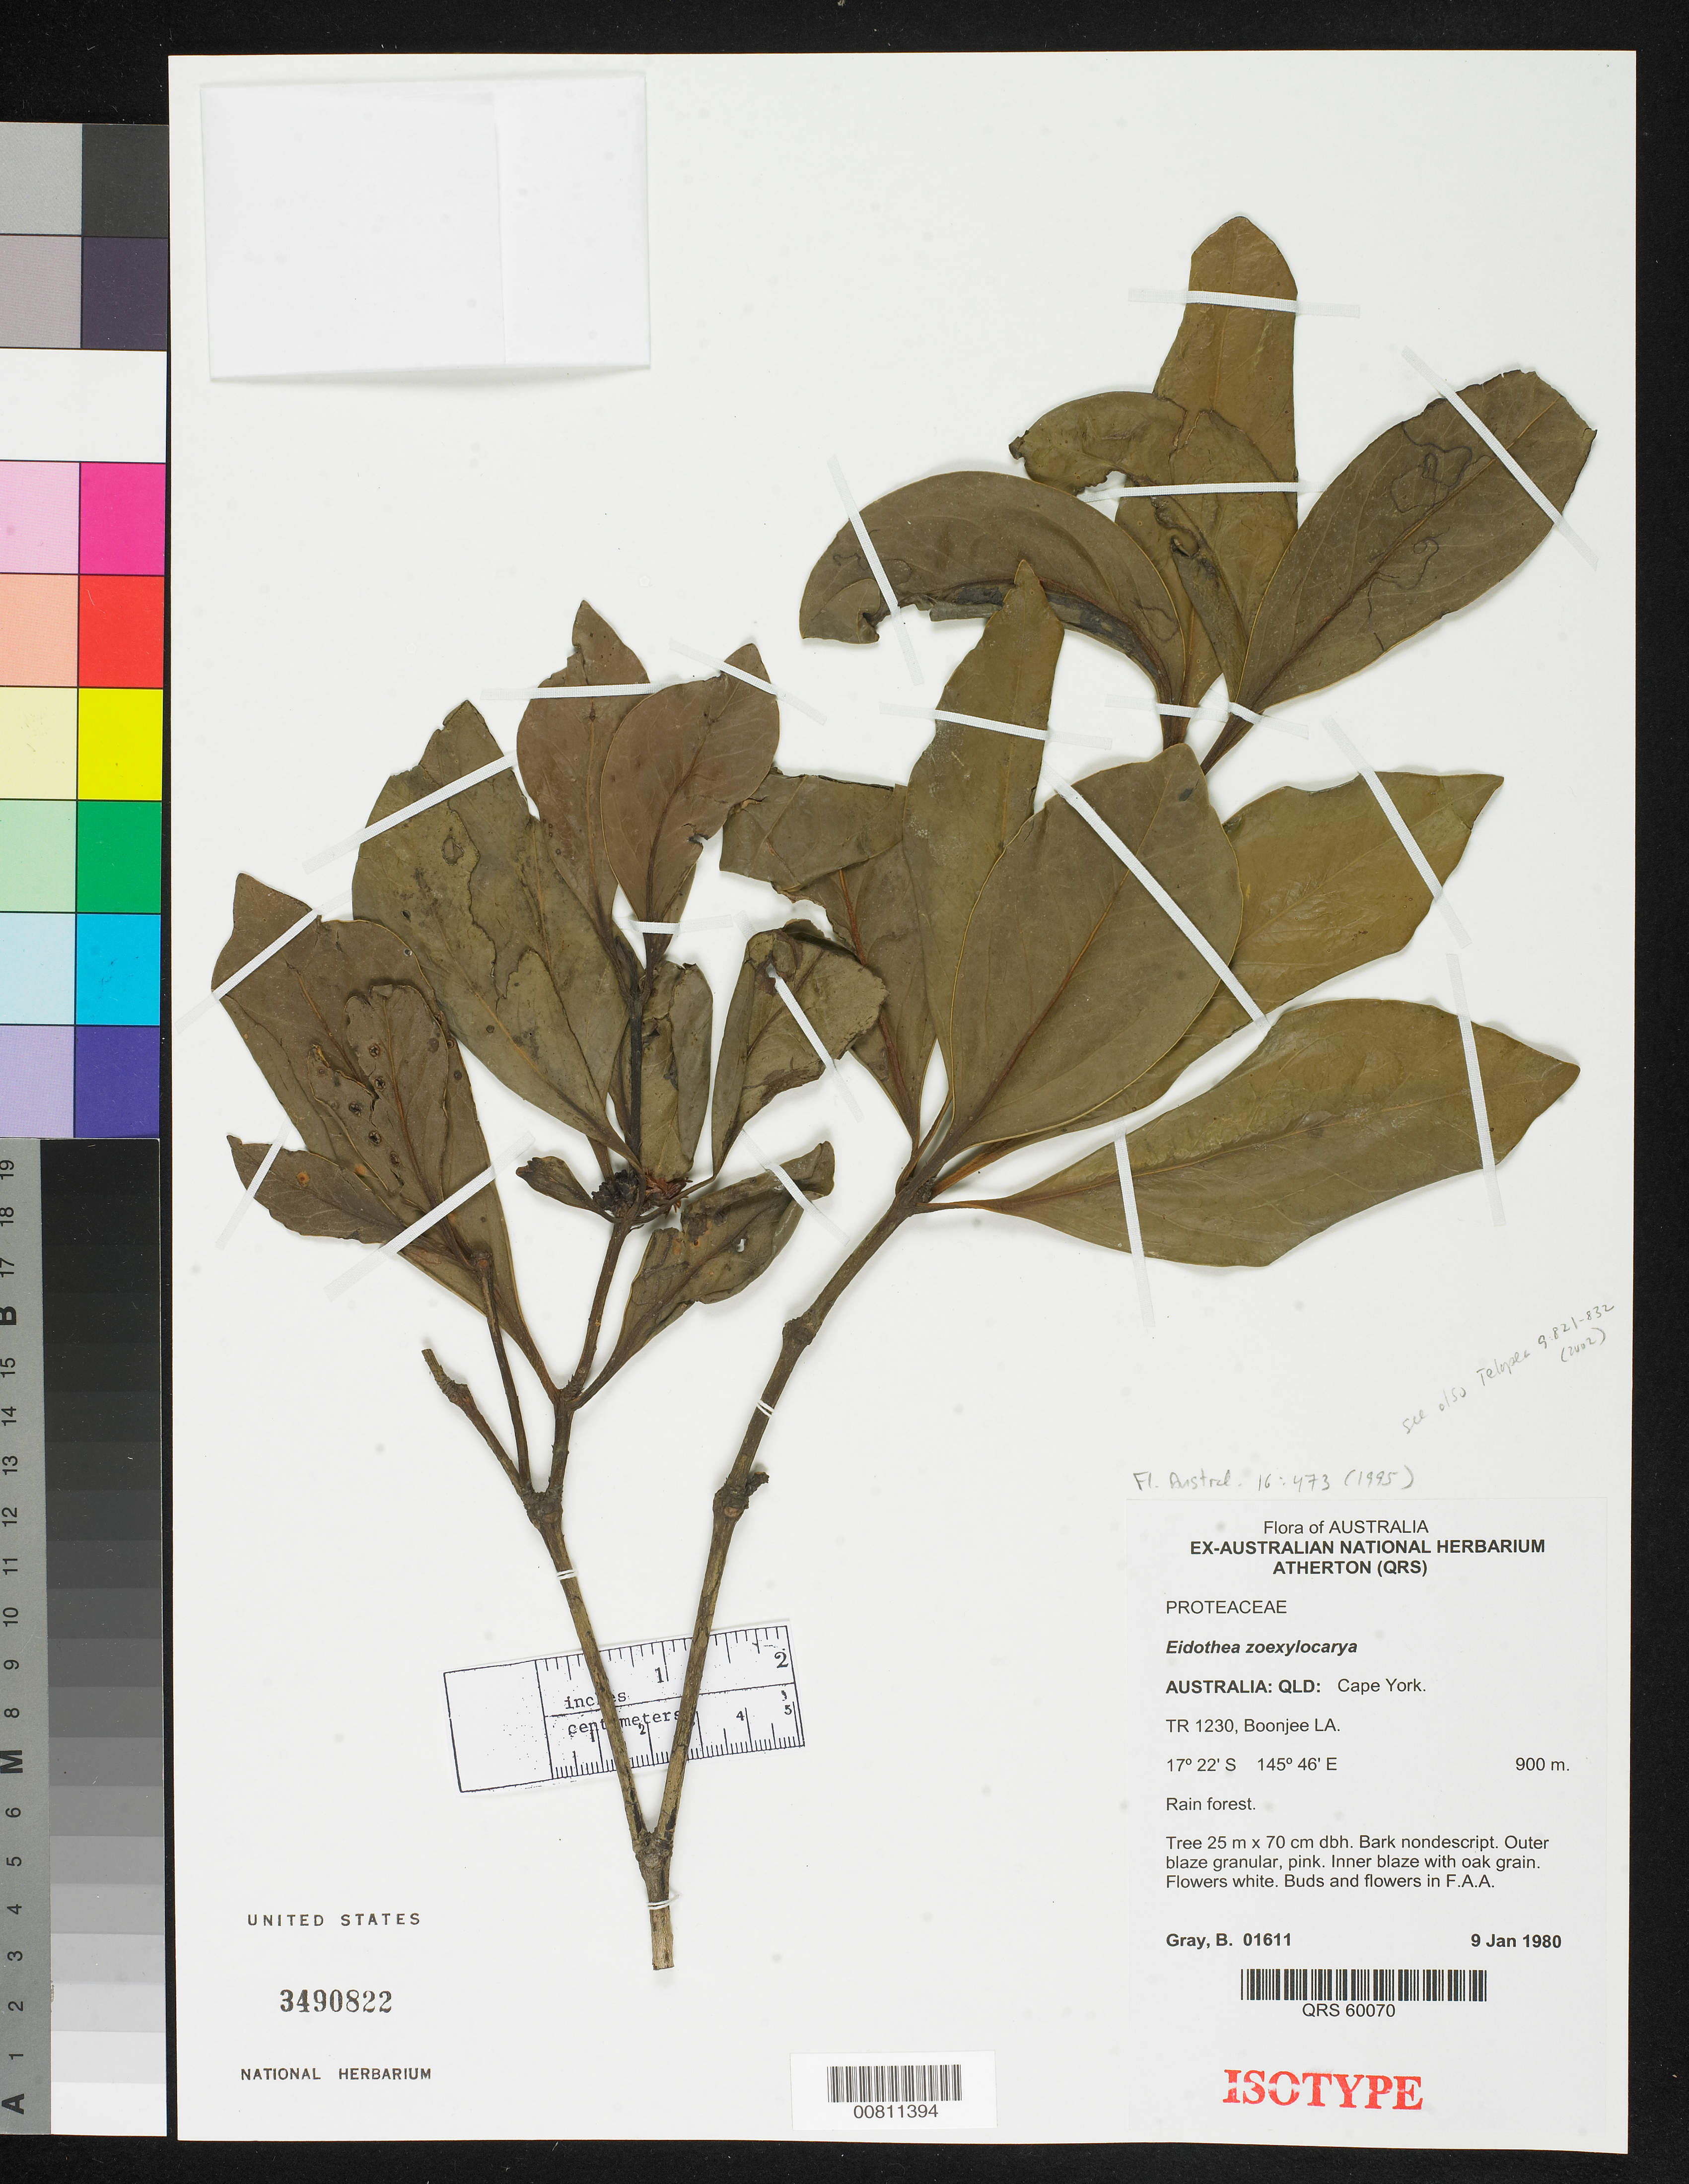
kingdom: Plantae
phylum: Tracheophyta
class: Magnoliopsida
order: Proteales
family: Proteaceae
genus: Eidothea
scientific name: Eidothea zoexylocarya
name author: A.W. Douglas & B. Hyland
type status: Isotype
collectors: B. Gray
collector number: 1611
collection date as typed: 09 Jan 1980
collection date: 1980-01-09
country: Australia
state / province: Queensland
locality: Australia: QLD: Cape York. TR 1230, Boonjee LA.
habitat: rain forest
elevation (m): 900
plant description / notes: Holotype at QRS.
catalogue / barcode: US 3490822